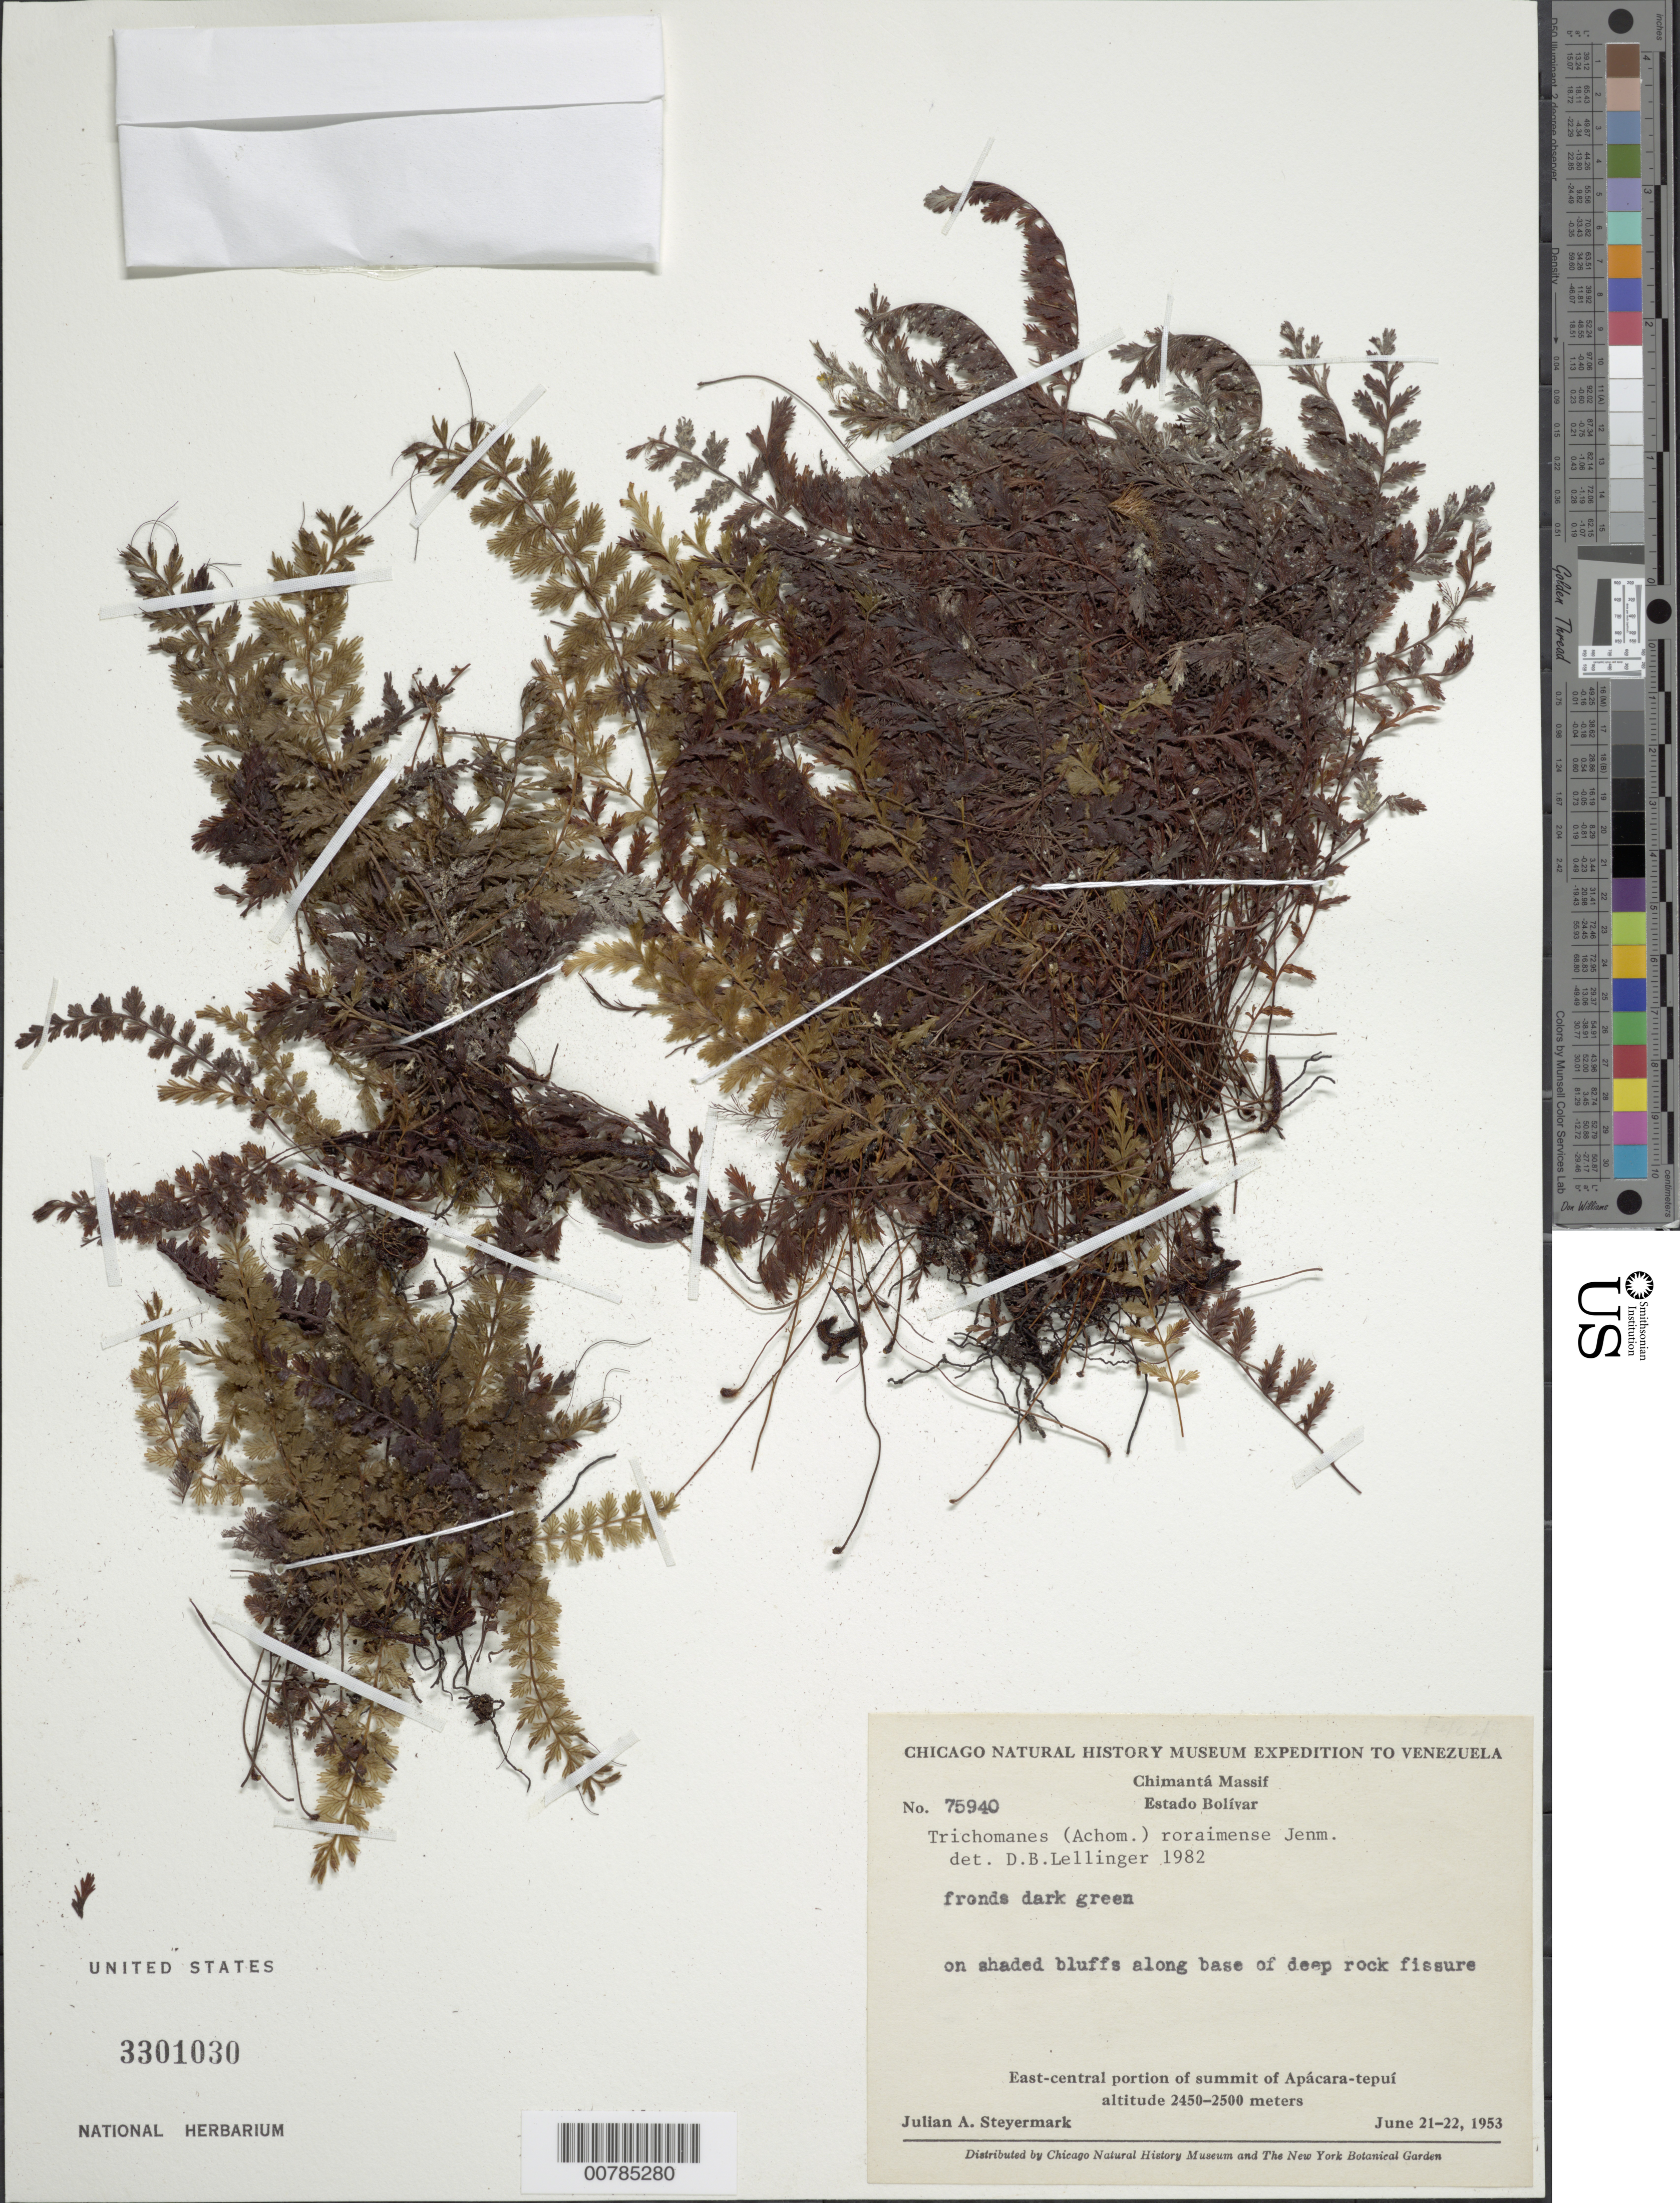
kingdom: Plantae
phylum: Tracheophyta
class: Polypodiopsida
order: Hymenophyllales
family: Hymenophyllaceae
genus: Trichomanes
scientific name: Trichomanes roraimense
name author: Jenman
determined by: Lellinger, David B., (BOT), Smithsonian Institution - National Museum of Natural History (UNITED STATES)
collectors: J. Steyermark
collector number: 75940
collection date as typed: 21-Jun-53 to 22-Jun-53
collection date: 1953-06-21/1953-06-22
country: Venezuela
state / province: Bolívar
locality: Chimantá Massif, Apácara-tepuí, east-central part of summit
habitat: Shaded bluffs along base of deep rock fissure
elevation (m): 2450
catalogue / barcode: US 3301030